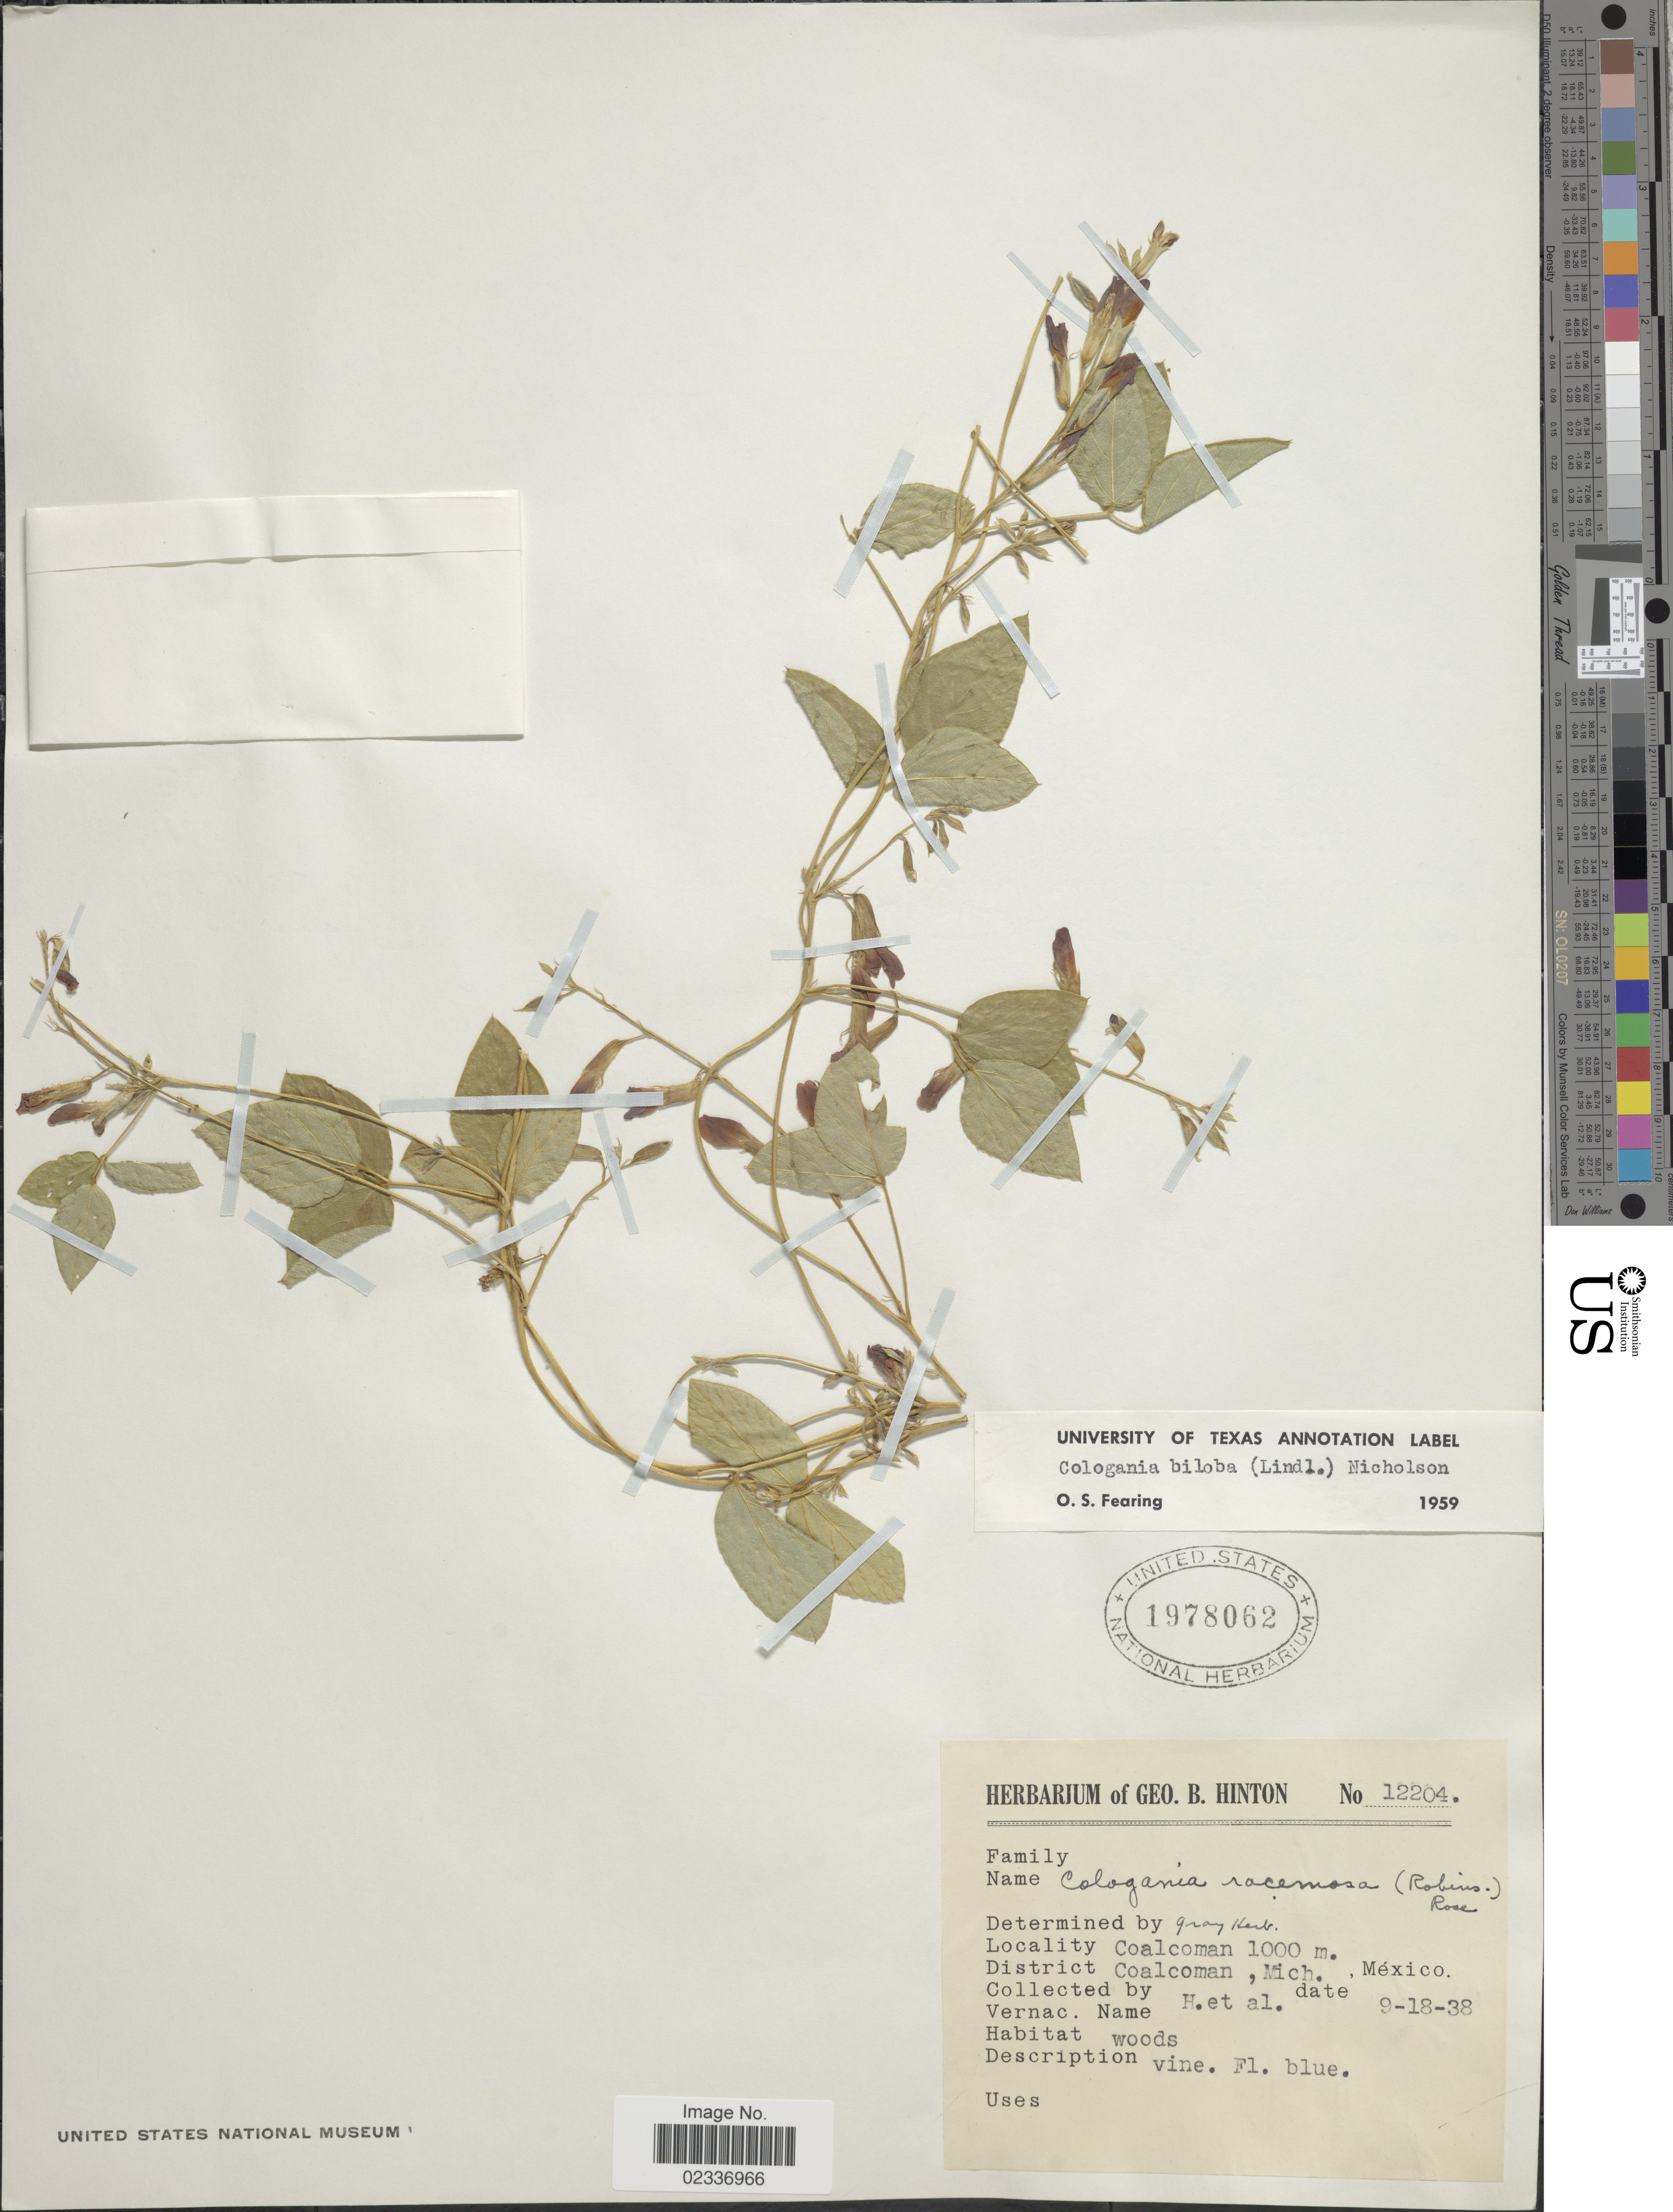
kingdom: Plantae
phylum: Tracheophyta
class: Magnoliopsida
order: Fabales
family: Fabaceae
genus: Cologania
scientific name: Cologania biloba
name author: (Lindl.) G. Nicholson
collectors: G. B. Hinton & et al.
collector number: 12204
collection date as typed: Transcribed d/m/y: 18/9/38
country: Mexico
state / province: Michoacán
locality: Coalcoman. District Coalcoman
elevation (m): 1000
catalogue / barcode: US 1978062